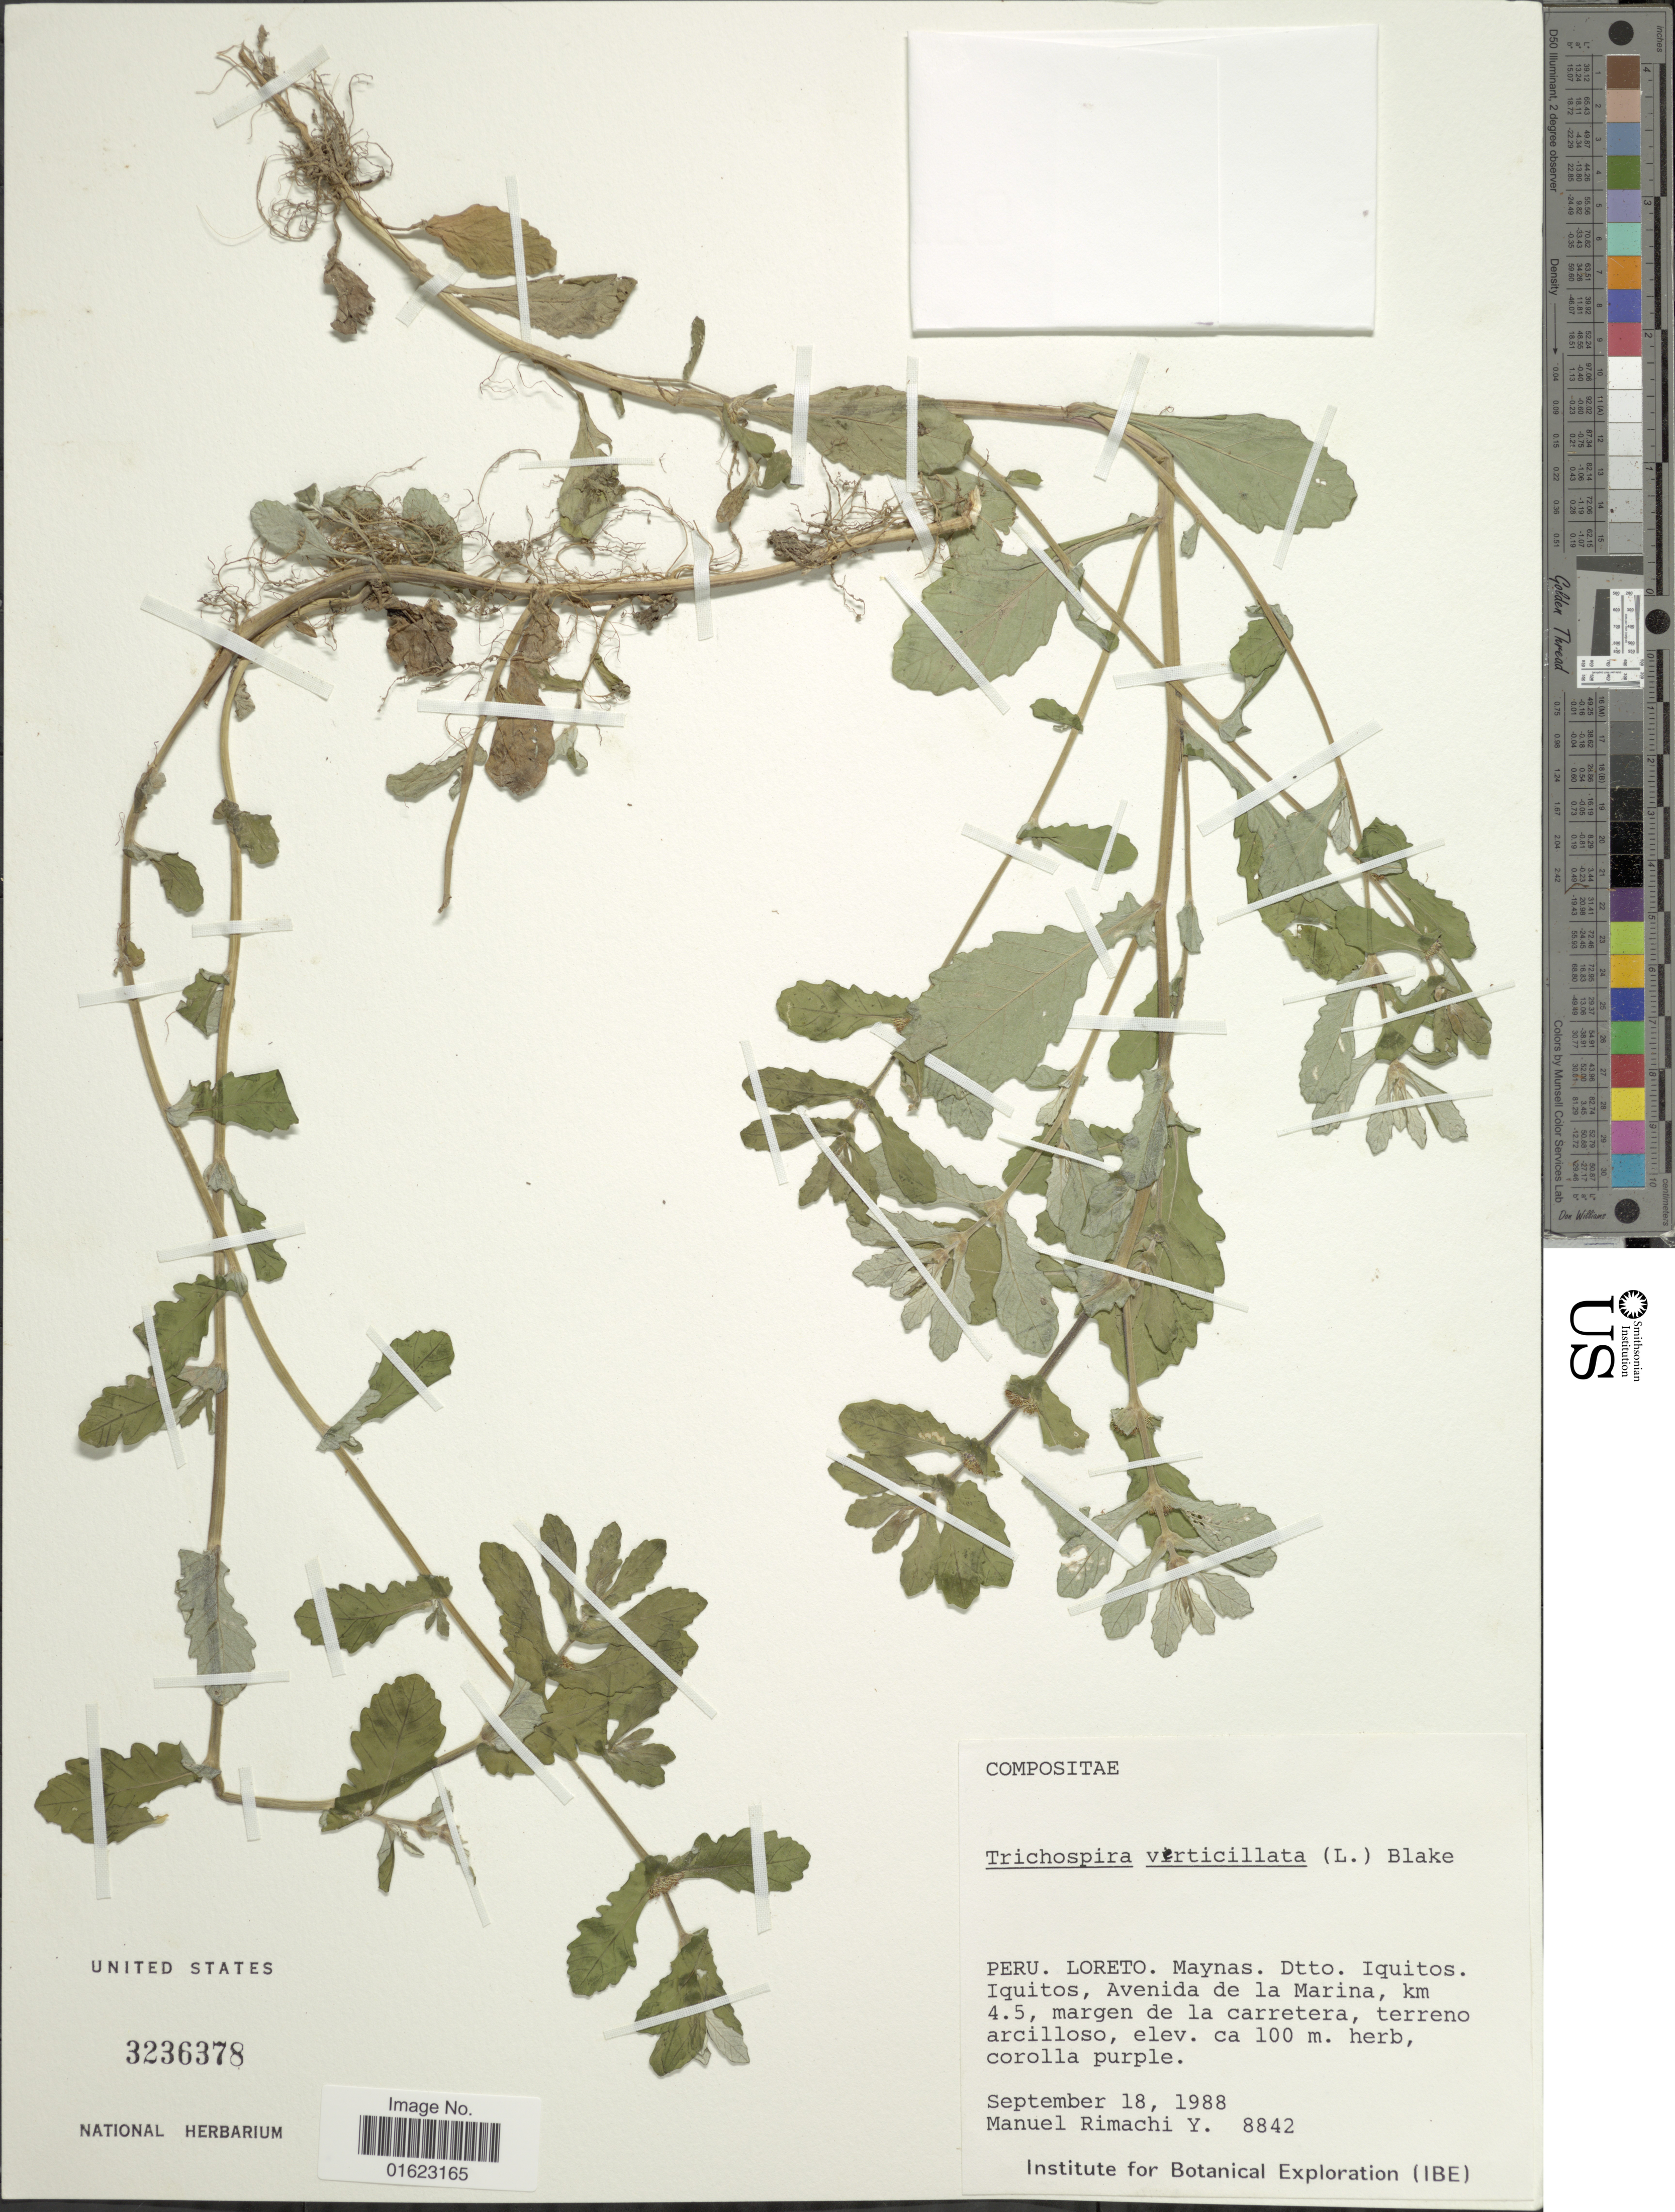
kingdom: Plantae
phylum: Tracheophyta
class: Magnoliopsida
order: Asterales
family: Asteraceae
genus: Trichospira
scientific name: Trichospira verticillata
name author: (L.) S.F. Blake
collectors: M. Rimachi Y.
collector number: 8842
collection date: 1988-09-18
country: Peru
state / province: Loreto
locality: Peru. Loreto, Maynas. Dtto. Iquitos. Iquitos, Avenida de la Marina, km 4.5, margem de la carretera, terreno arcilloso.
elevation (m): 100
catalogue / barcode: US 3236378